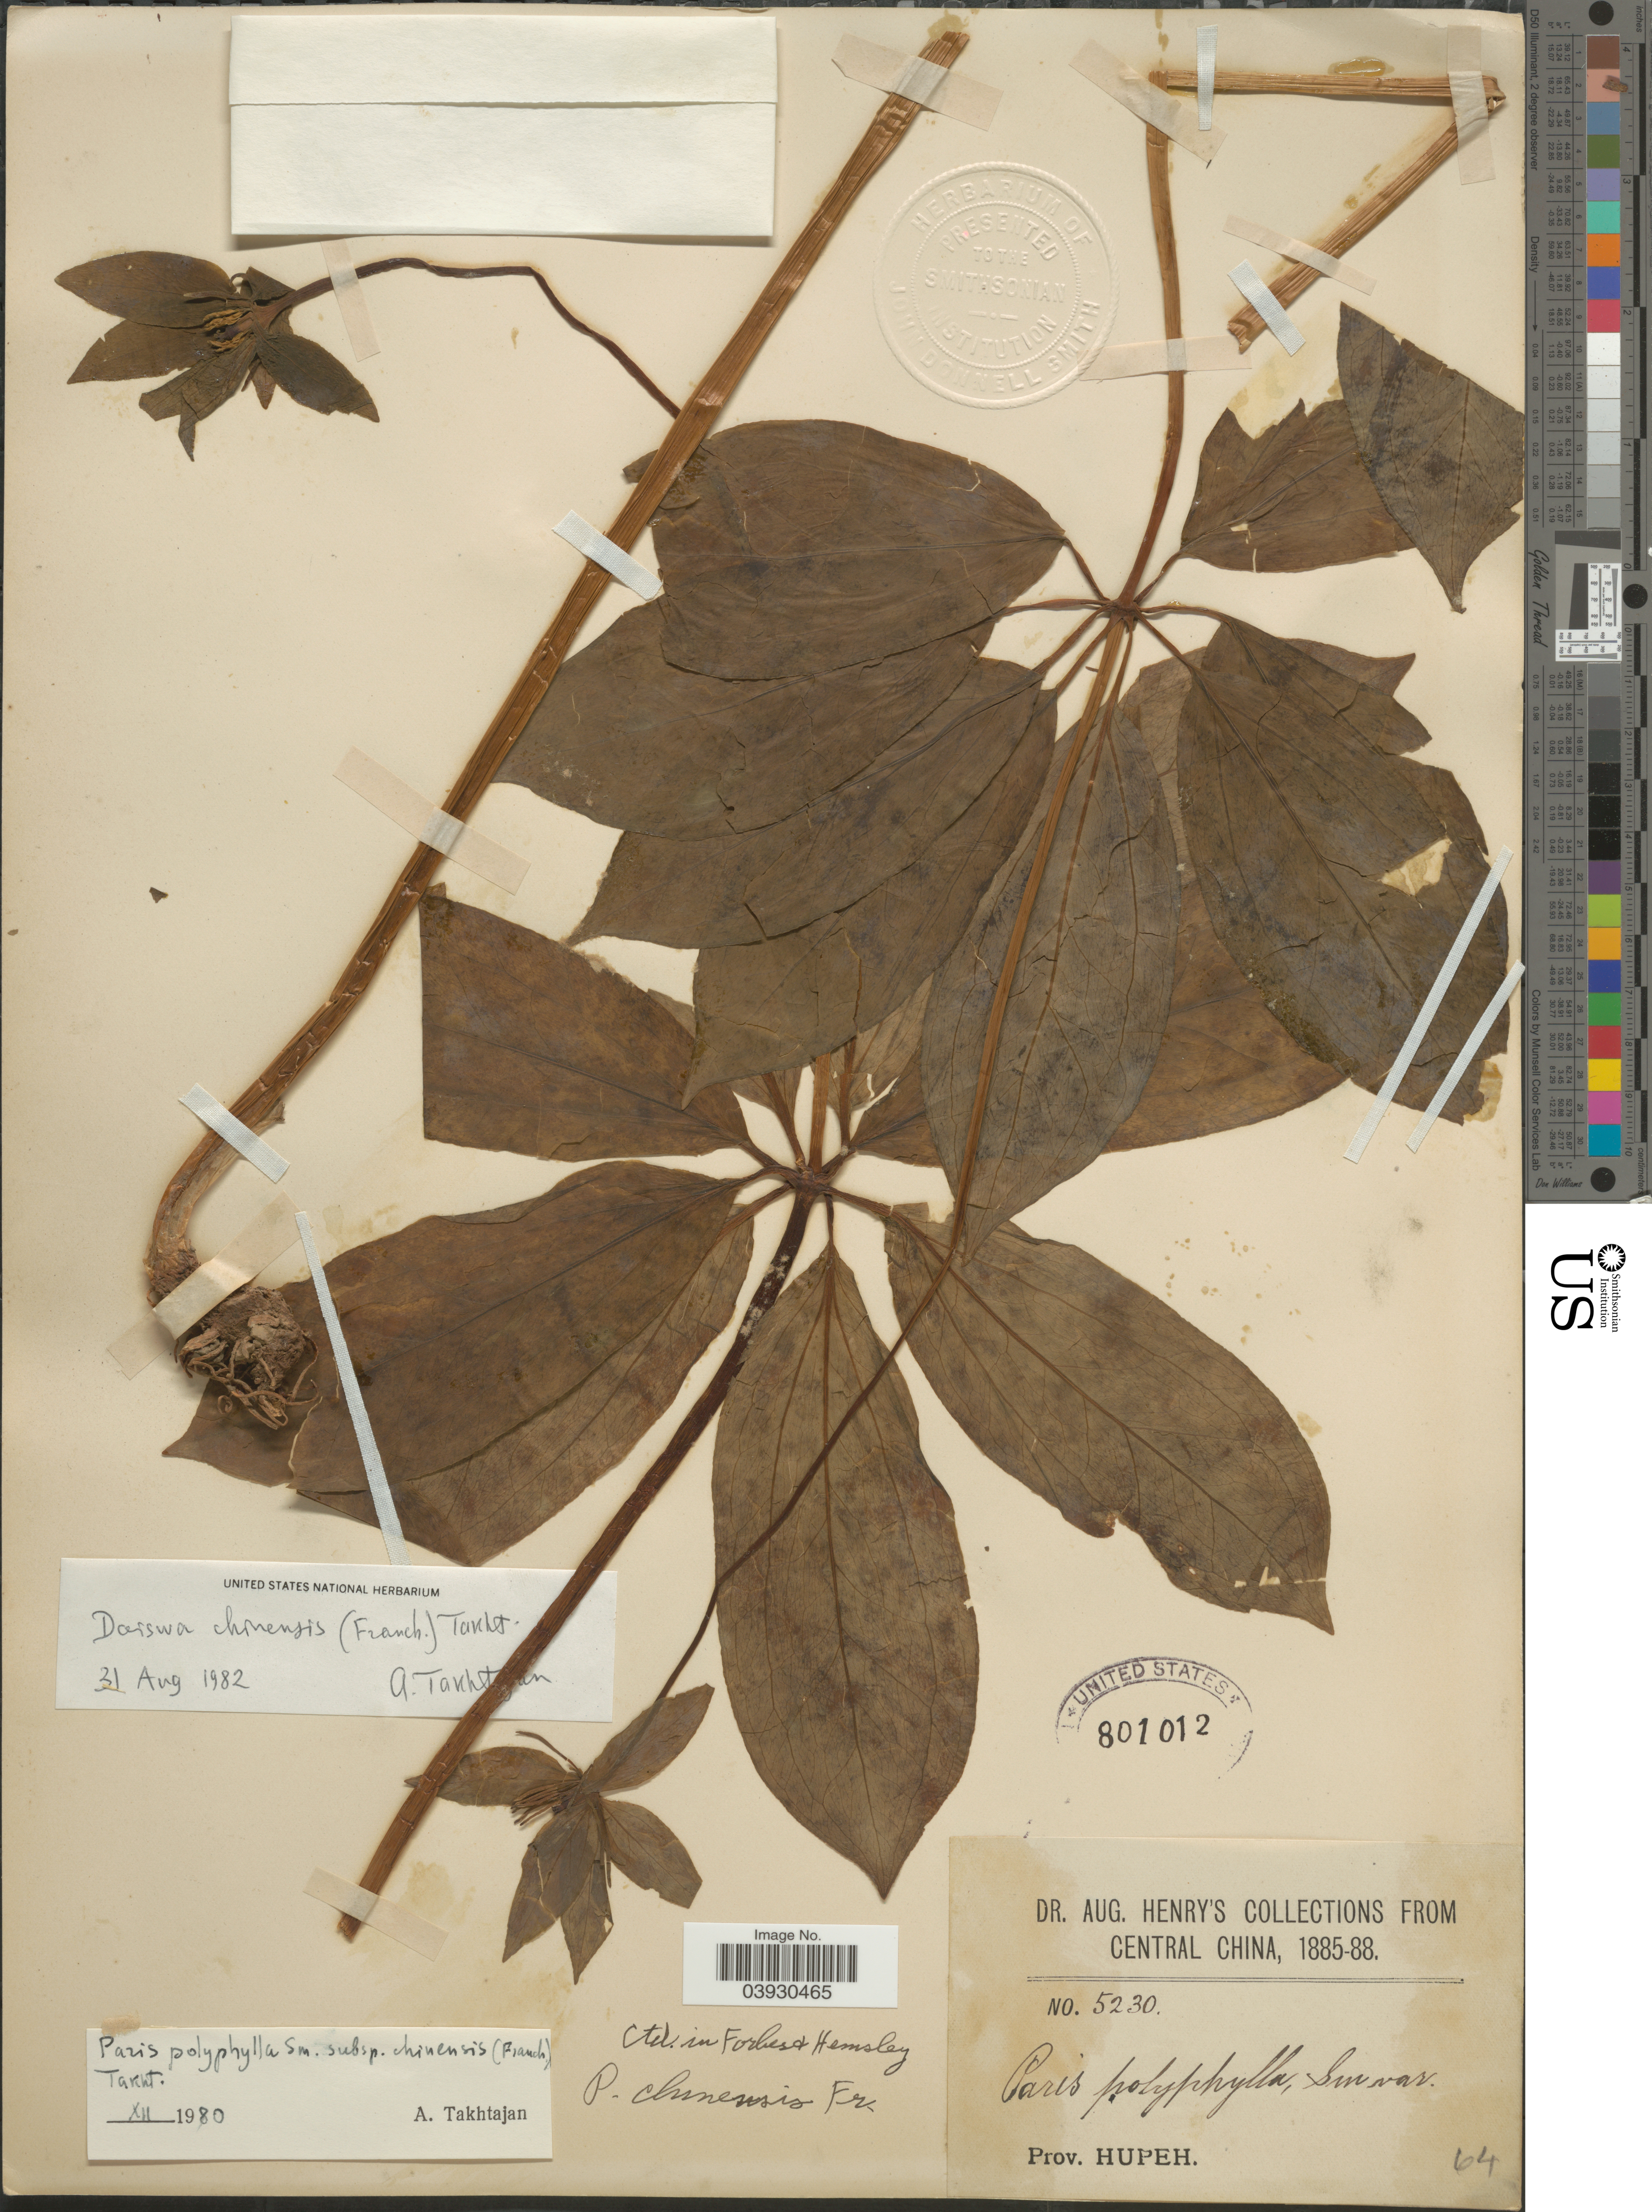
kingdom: Plantae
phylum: Tracheophyta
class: Liliopsida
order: Liliales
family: Melanthiaceae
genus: Paris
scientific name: Paris polyphylla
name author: Sm.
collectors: A. Henry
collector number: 5230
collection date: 1885/1888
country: China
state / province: Hubei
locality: Central China. Prov. Hupeh.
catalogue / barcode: US 801012